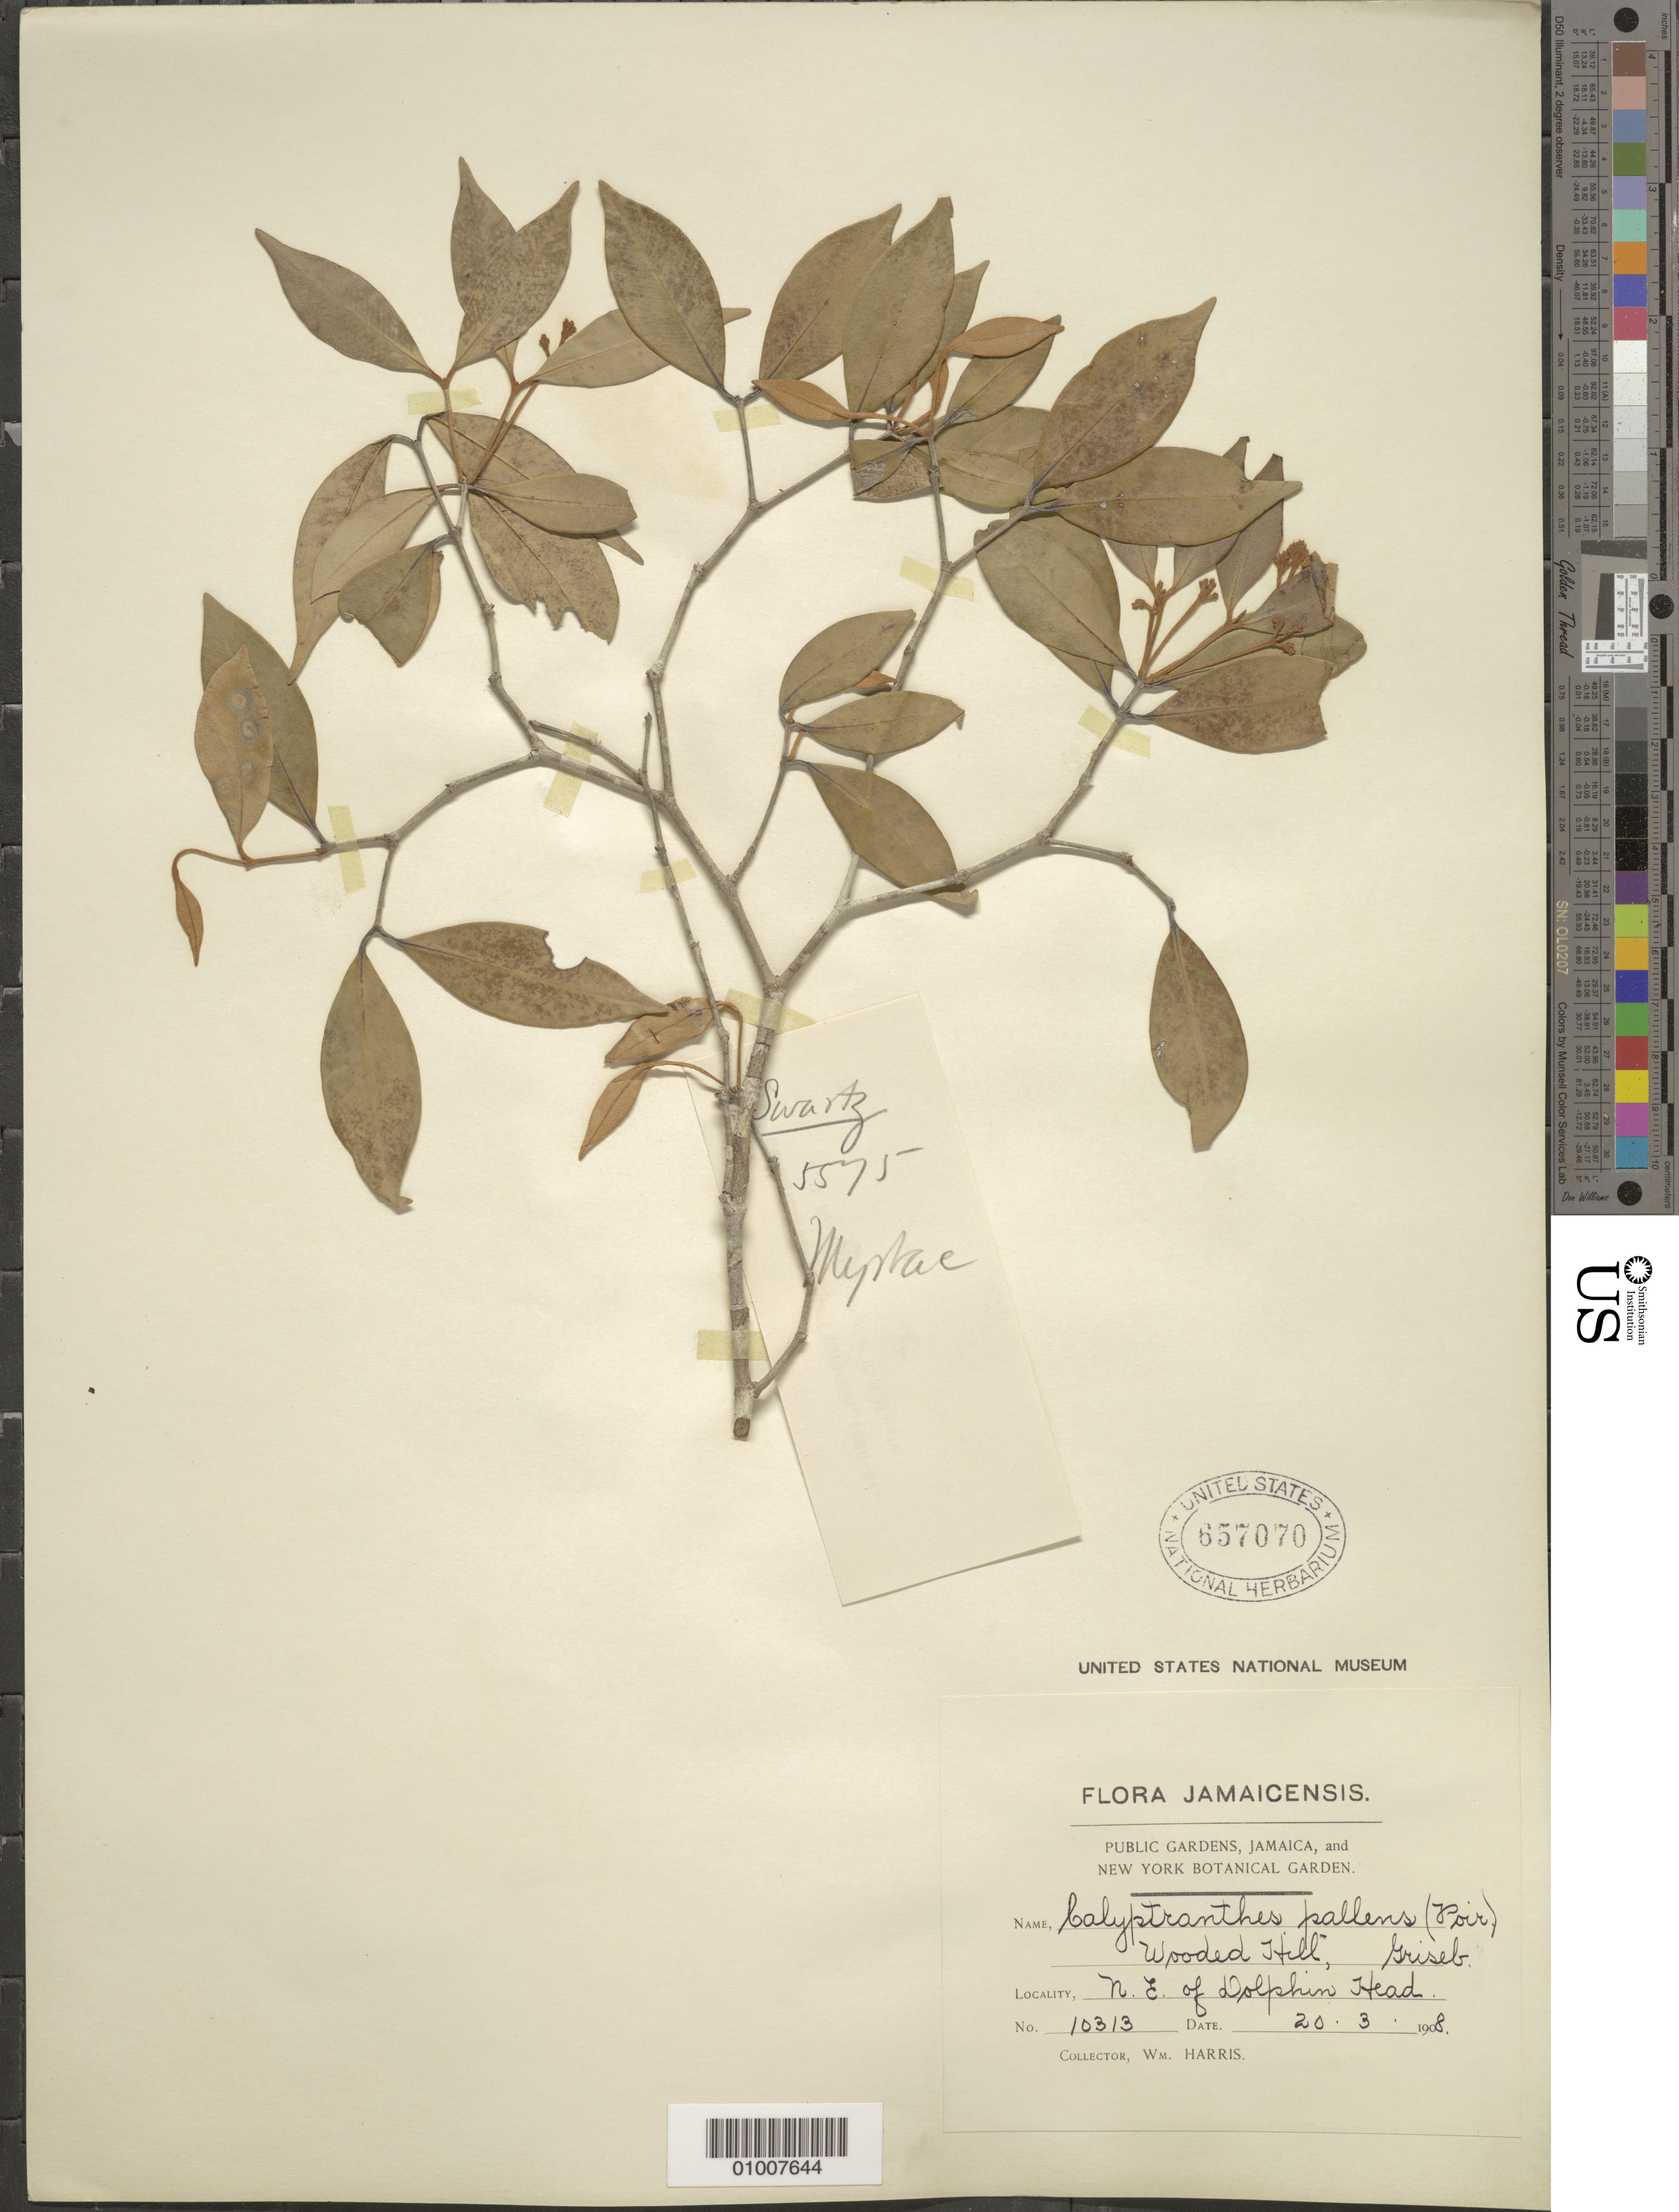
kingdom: Plantae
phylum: Tracheophyta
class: Magnoliopsida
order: Myrtales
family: Myrtaceae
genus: Myrcia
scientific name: Myrcia neopallens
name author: A.R. Lourenço & E. Lucas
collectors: W. H. Harris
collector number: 10313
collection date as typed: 20 Mar 1908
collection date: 1908-03-20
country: Jamaica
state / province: Hanover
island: Jamaica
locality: Hill, northeast of Dolphin Head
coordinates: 0 N, 0 E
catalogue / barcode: US 657070